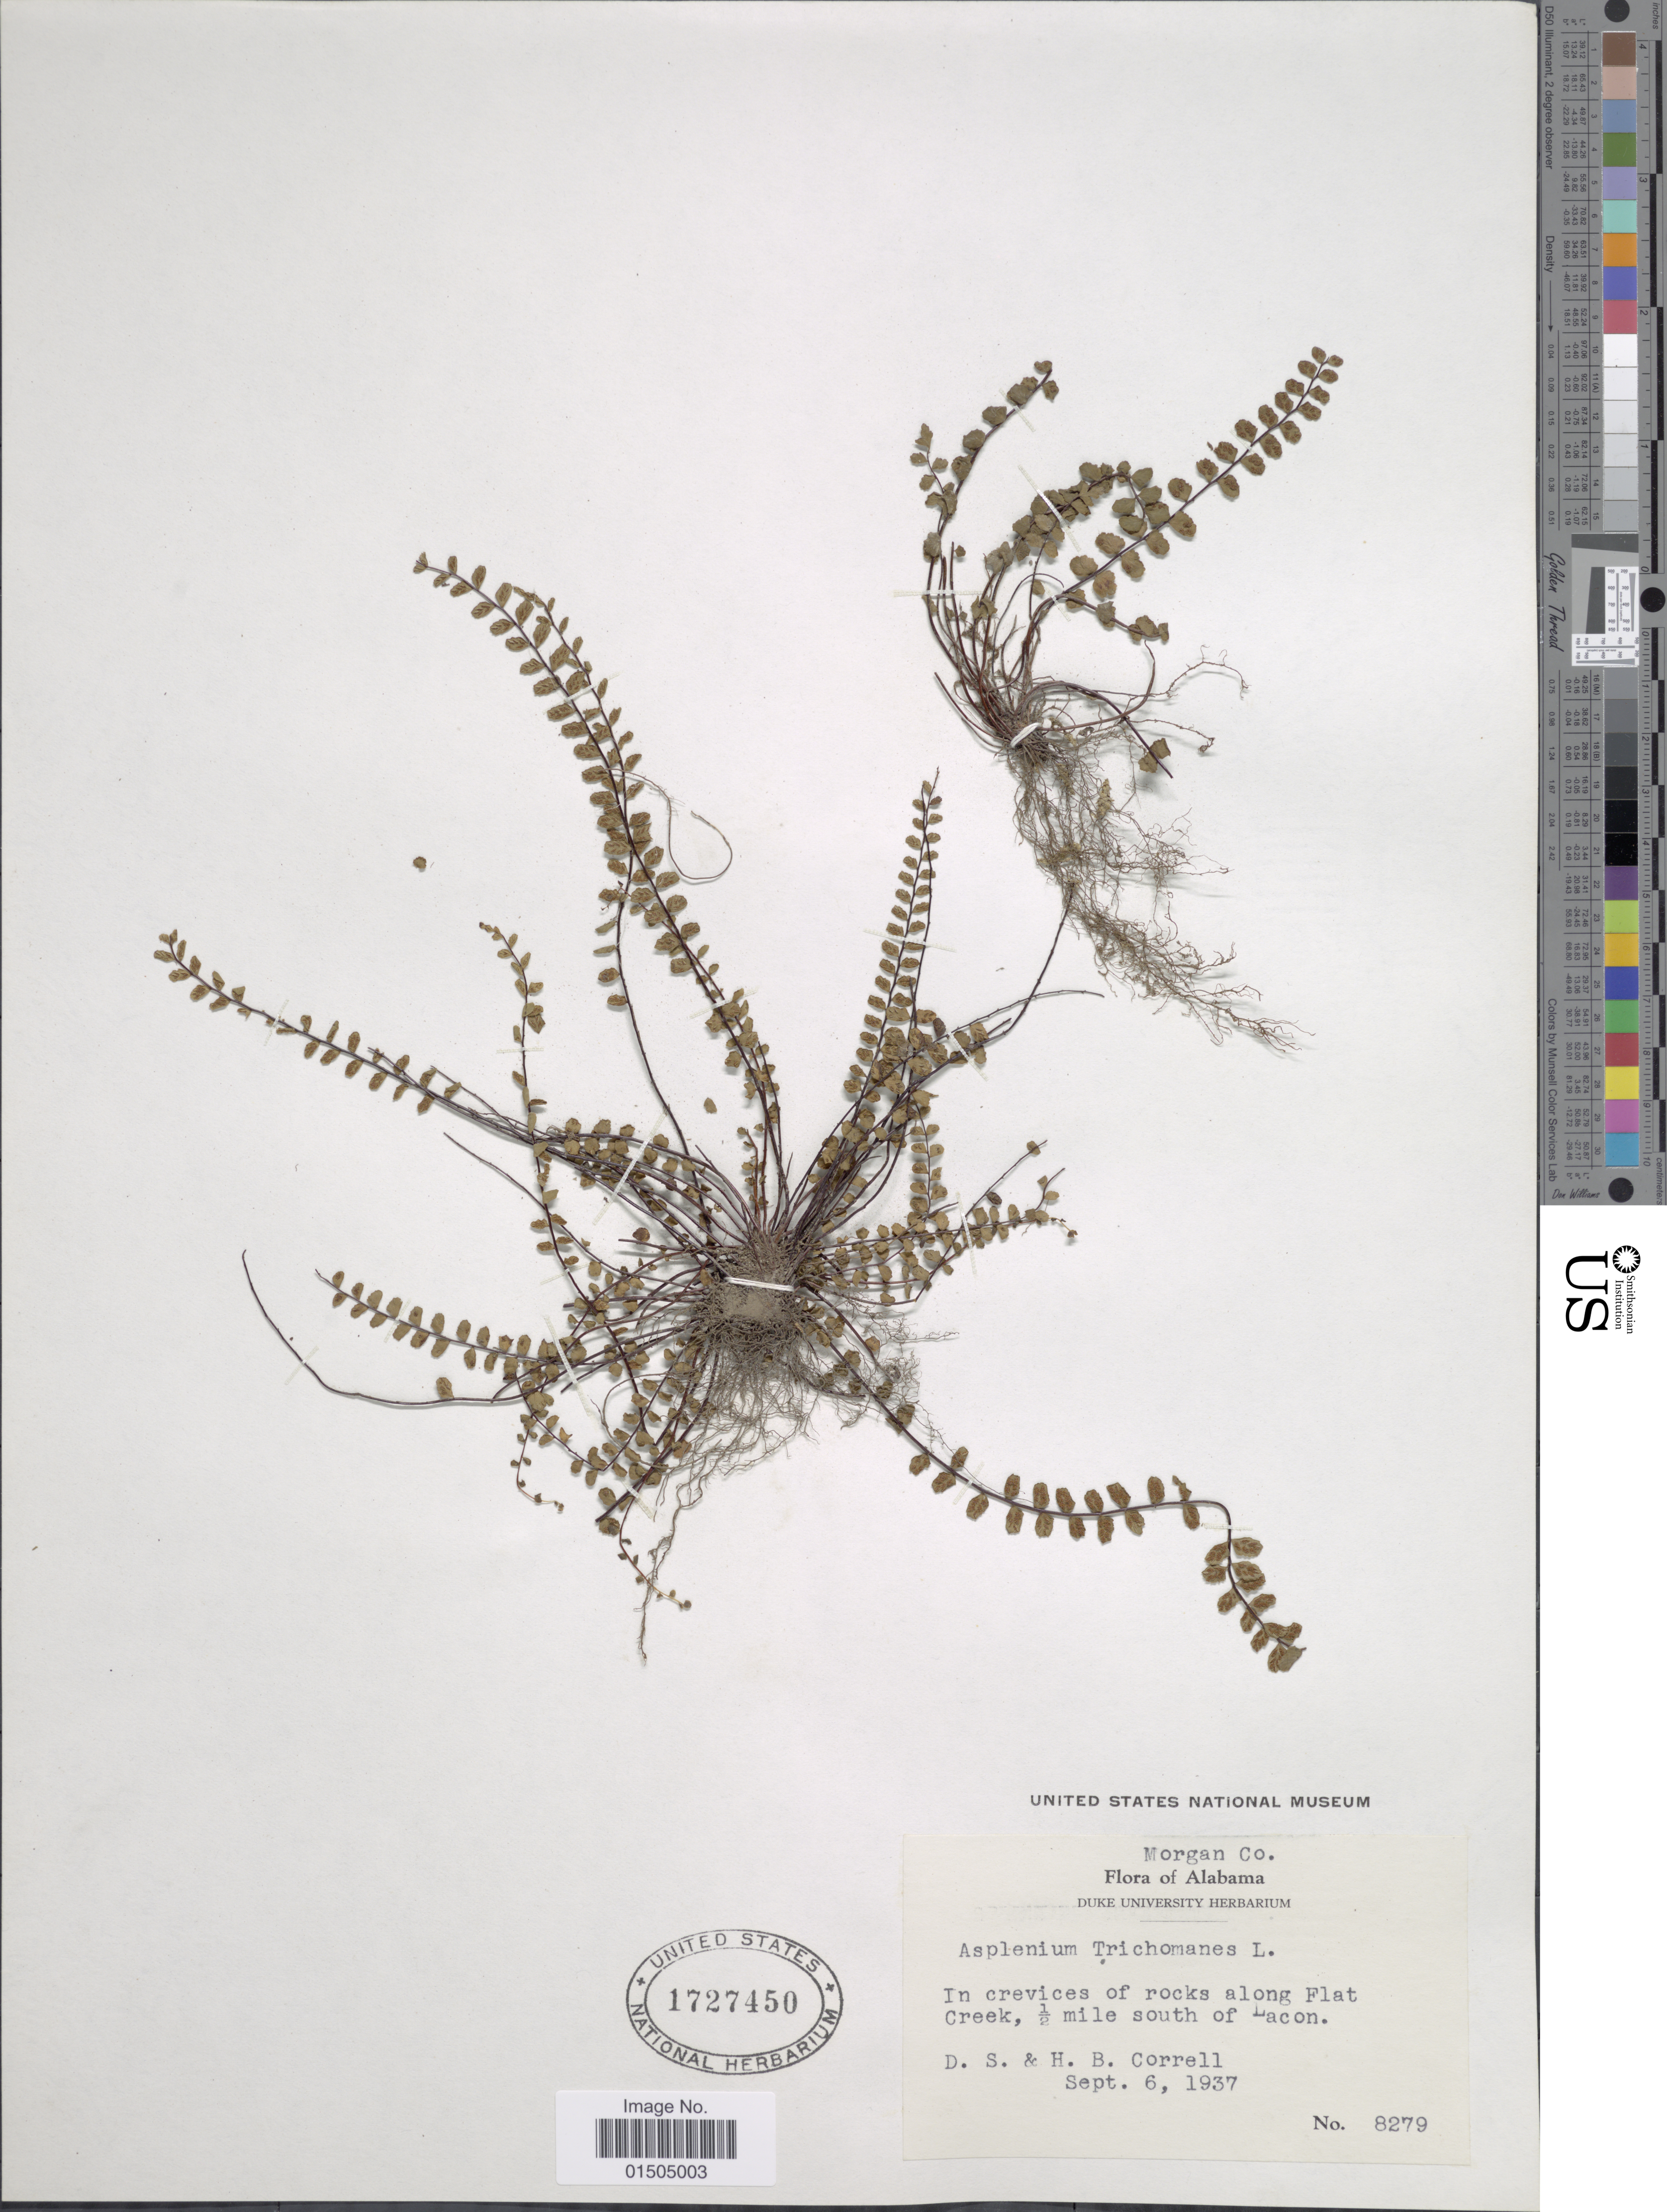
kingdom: Plantae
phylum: Tracheophyta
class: Polypodiopsida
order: Polypodiales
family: Aspleniaceae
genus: Asplenium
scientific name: Asplenium trichomanes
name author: L.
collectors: D. S. Correll & H. Correll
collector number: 8279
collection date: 1937-09-06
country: United States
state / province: Alabama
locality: Morgan Co. In crevices of rocks along Flat Creek, ½ mile south of Lacon.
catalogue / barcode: US 1727450